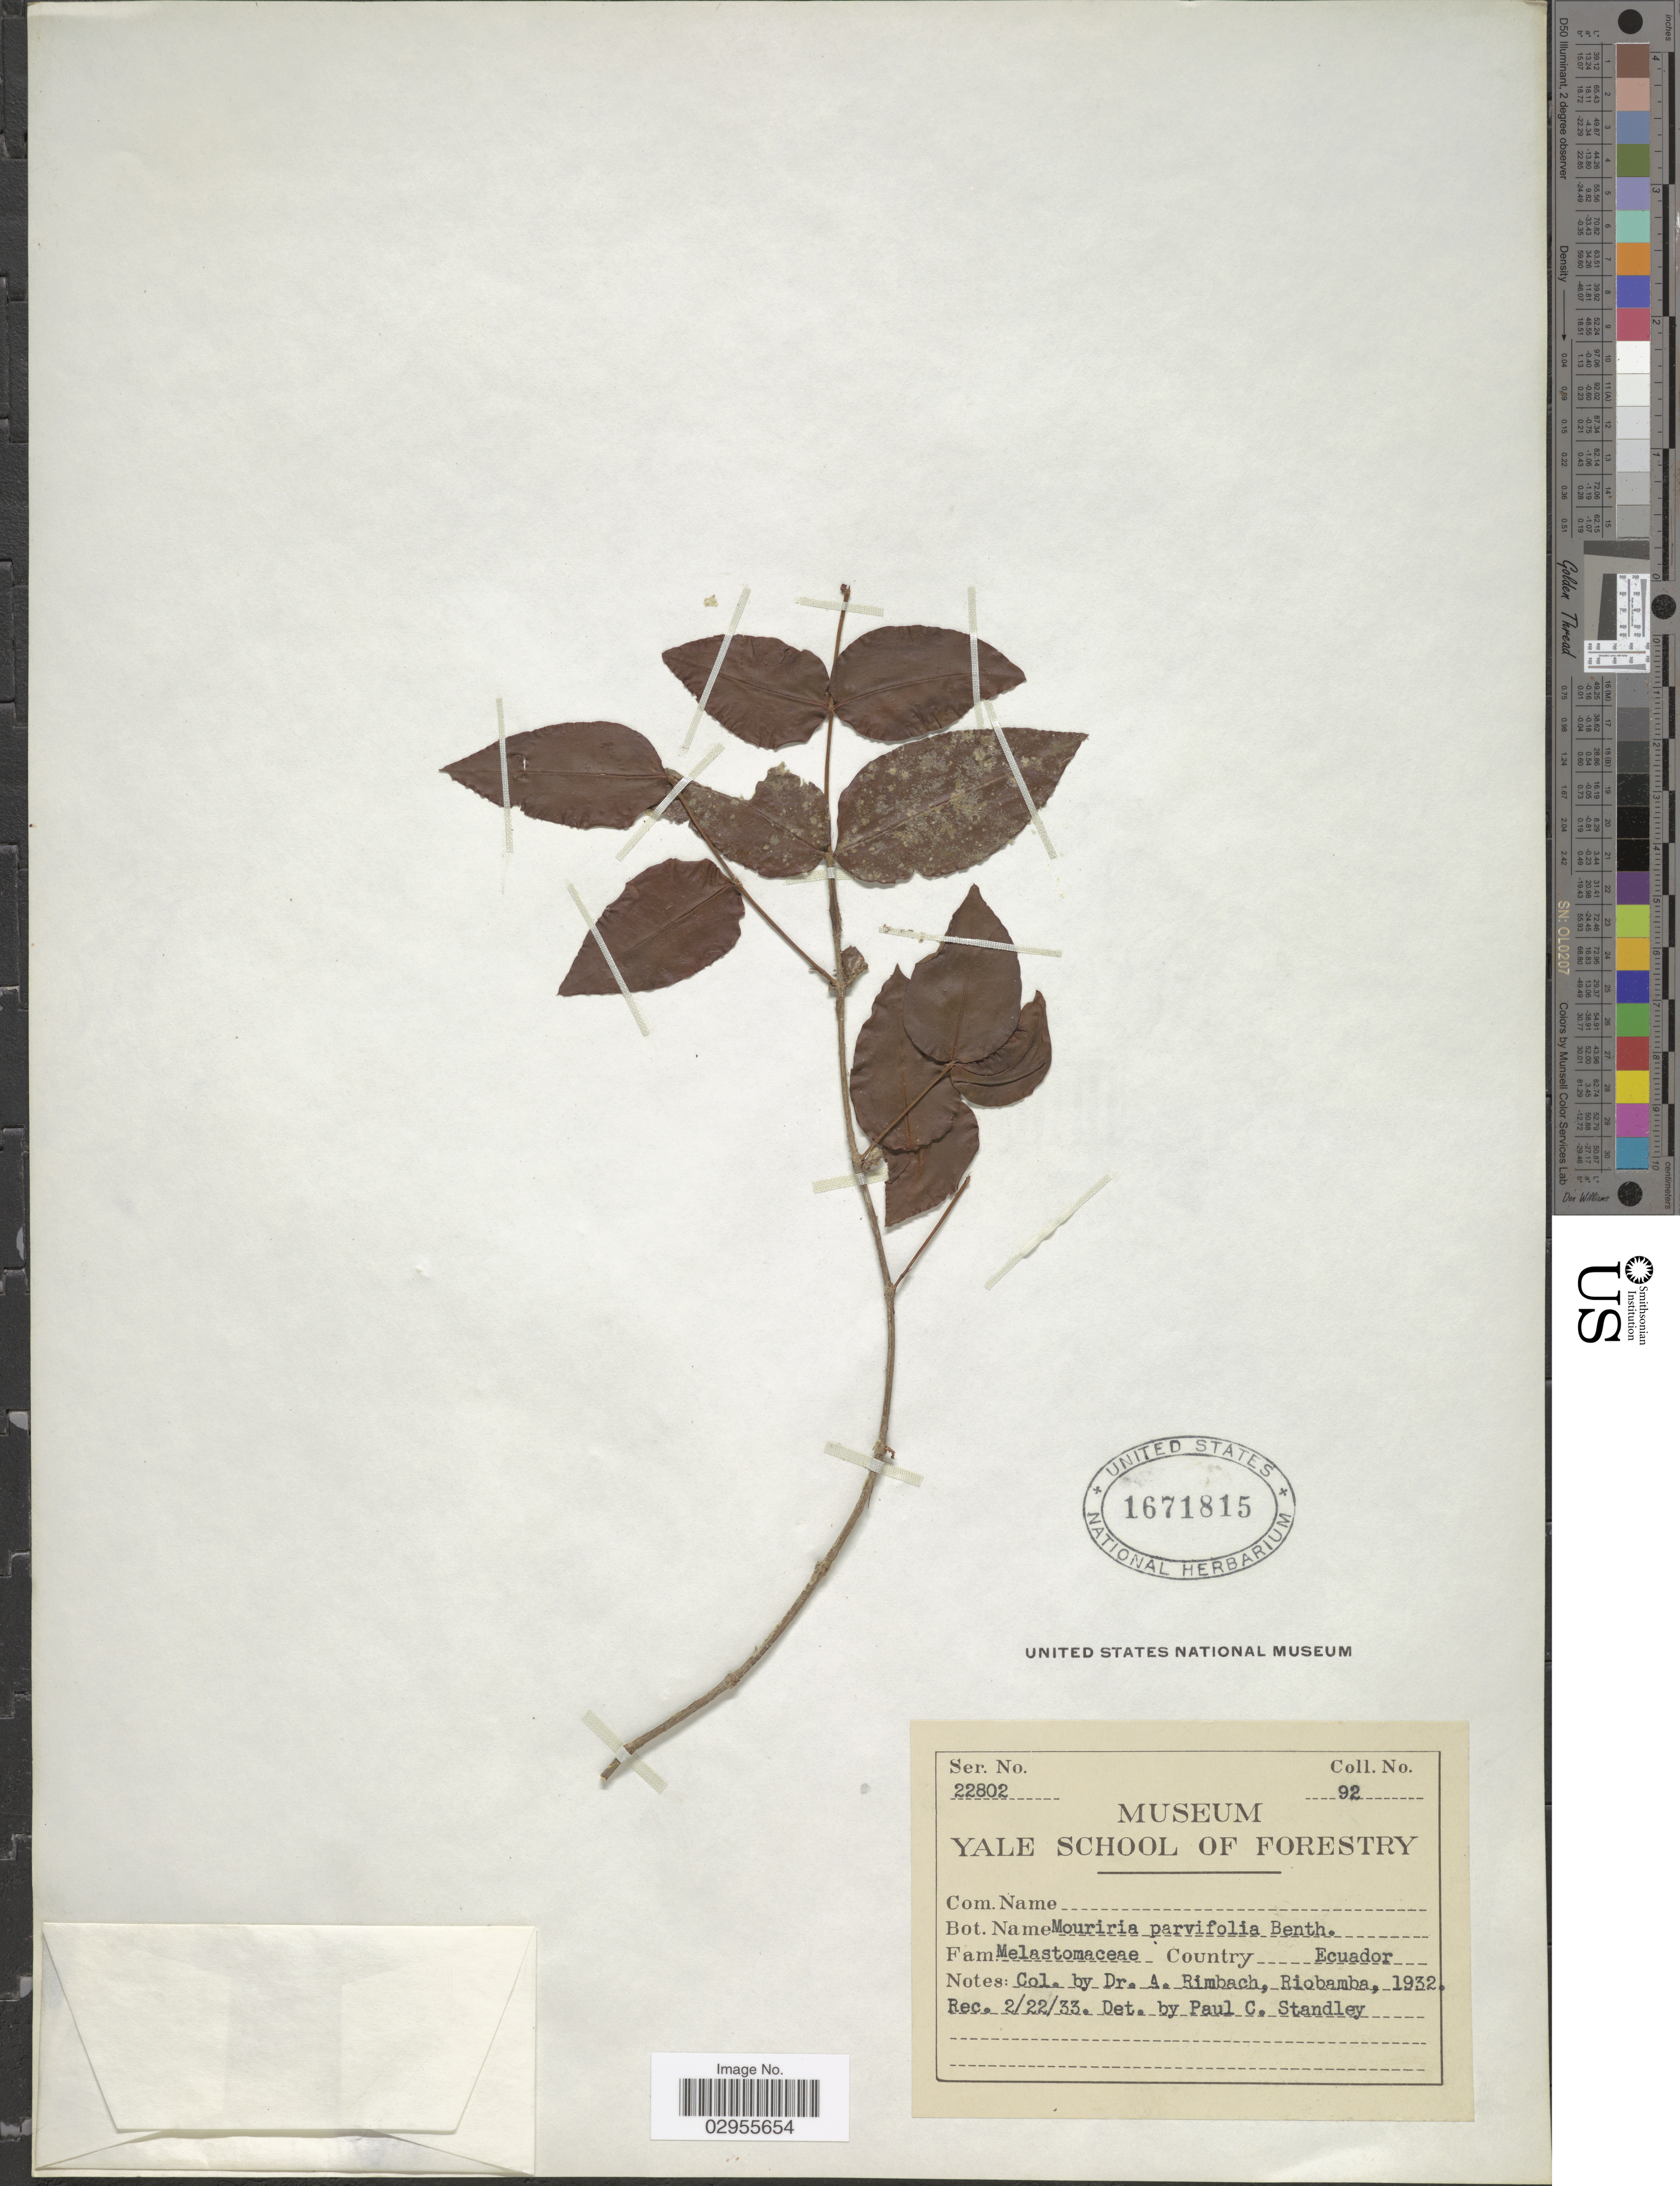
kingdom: Plantae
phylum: Tracheophyta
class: Magnoliopsida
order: Myrtales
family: Melastomataceae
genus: Mouriri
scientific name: Mouriri myrtilloides subsp. parvifolia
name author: (Benth.) Morley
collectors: A. Rimbach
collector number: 92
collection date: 1932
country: Ecuador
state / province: Chimborazo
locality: Riobamba.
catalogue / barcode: US 1671815